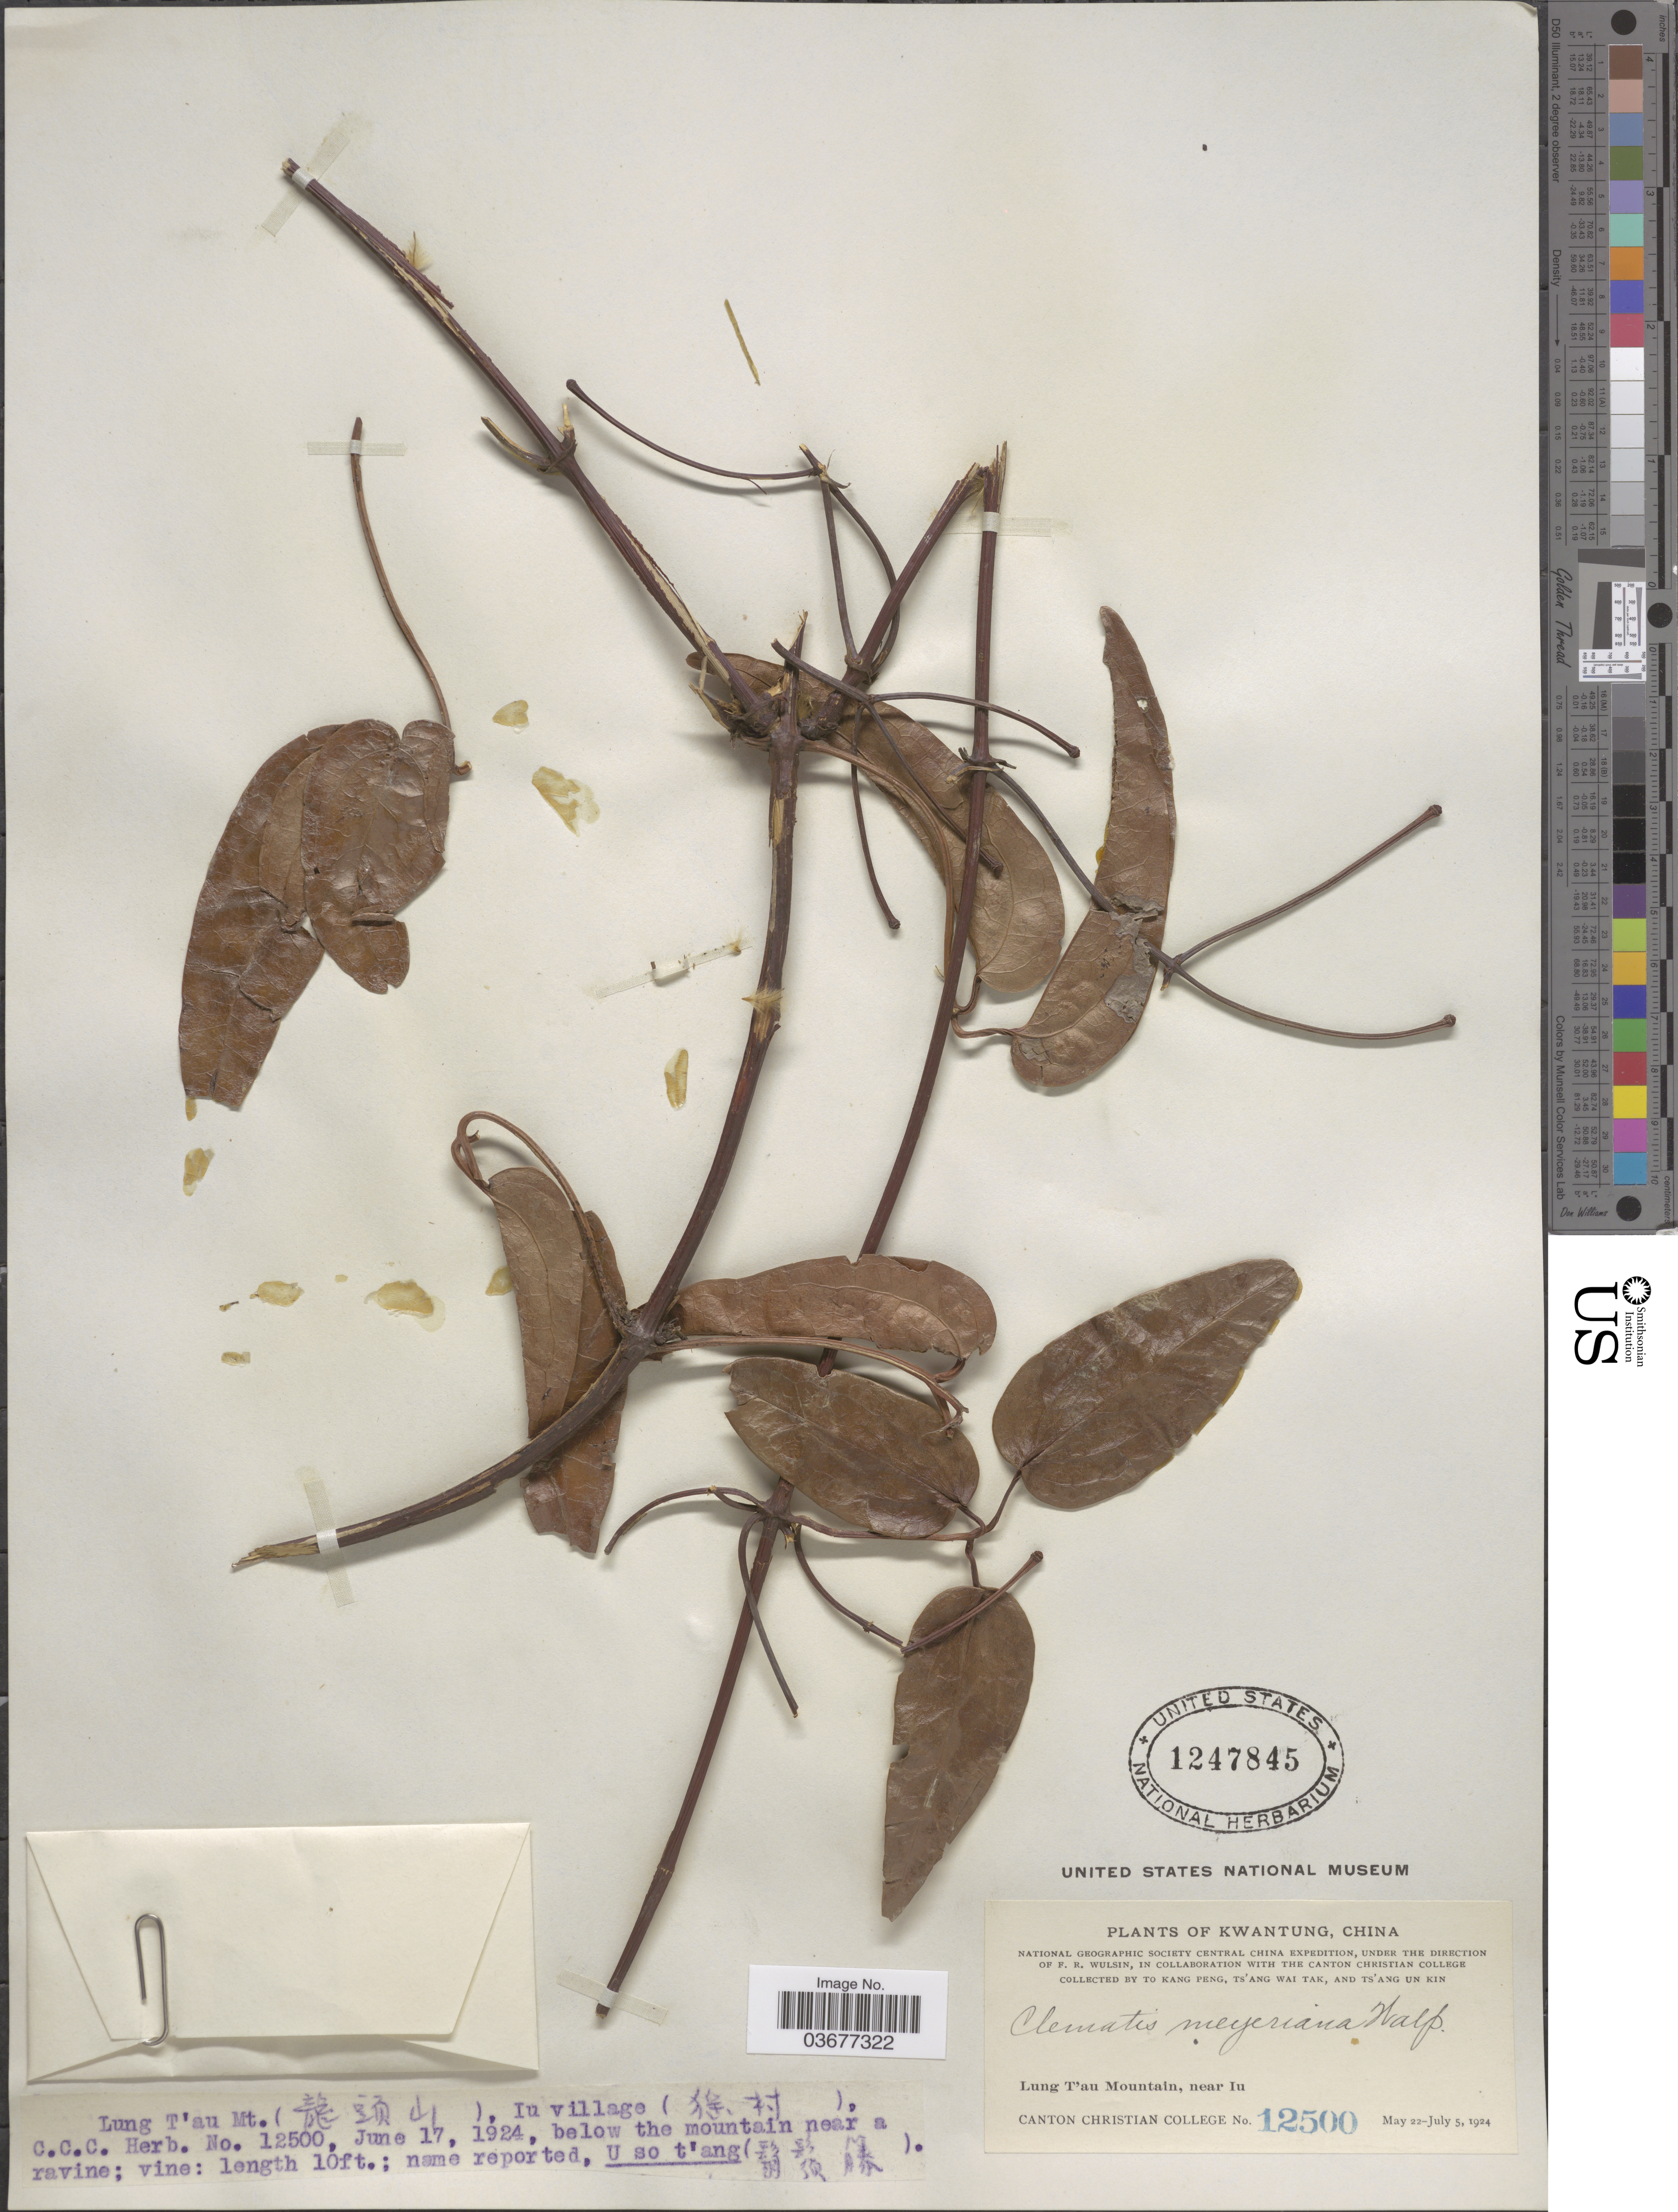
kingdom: Plantae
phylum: Tracheophyta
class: Magnoliopsida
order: Ranunculales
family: Ranunculaceae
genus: Clematis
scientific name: Clematis meyeniana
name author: Walp.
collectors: K. Peng, W. T. Tsang & Ts' Ang Un Kin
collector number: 12500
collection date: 1924-06-17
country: China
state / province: Guangdong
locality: Lung T'au Mt. (X), In village (X), below the mountain near a ravine. Kwangtung. Lung T'au Mountain, near Iu.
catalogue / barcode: US 1247845